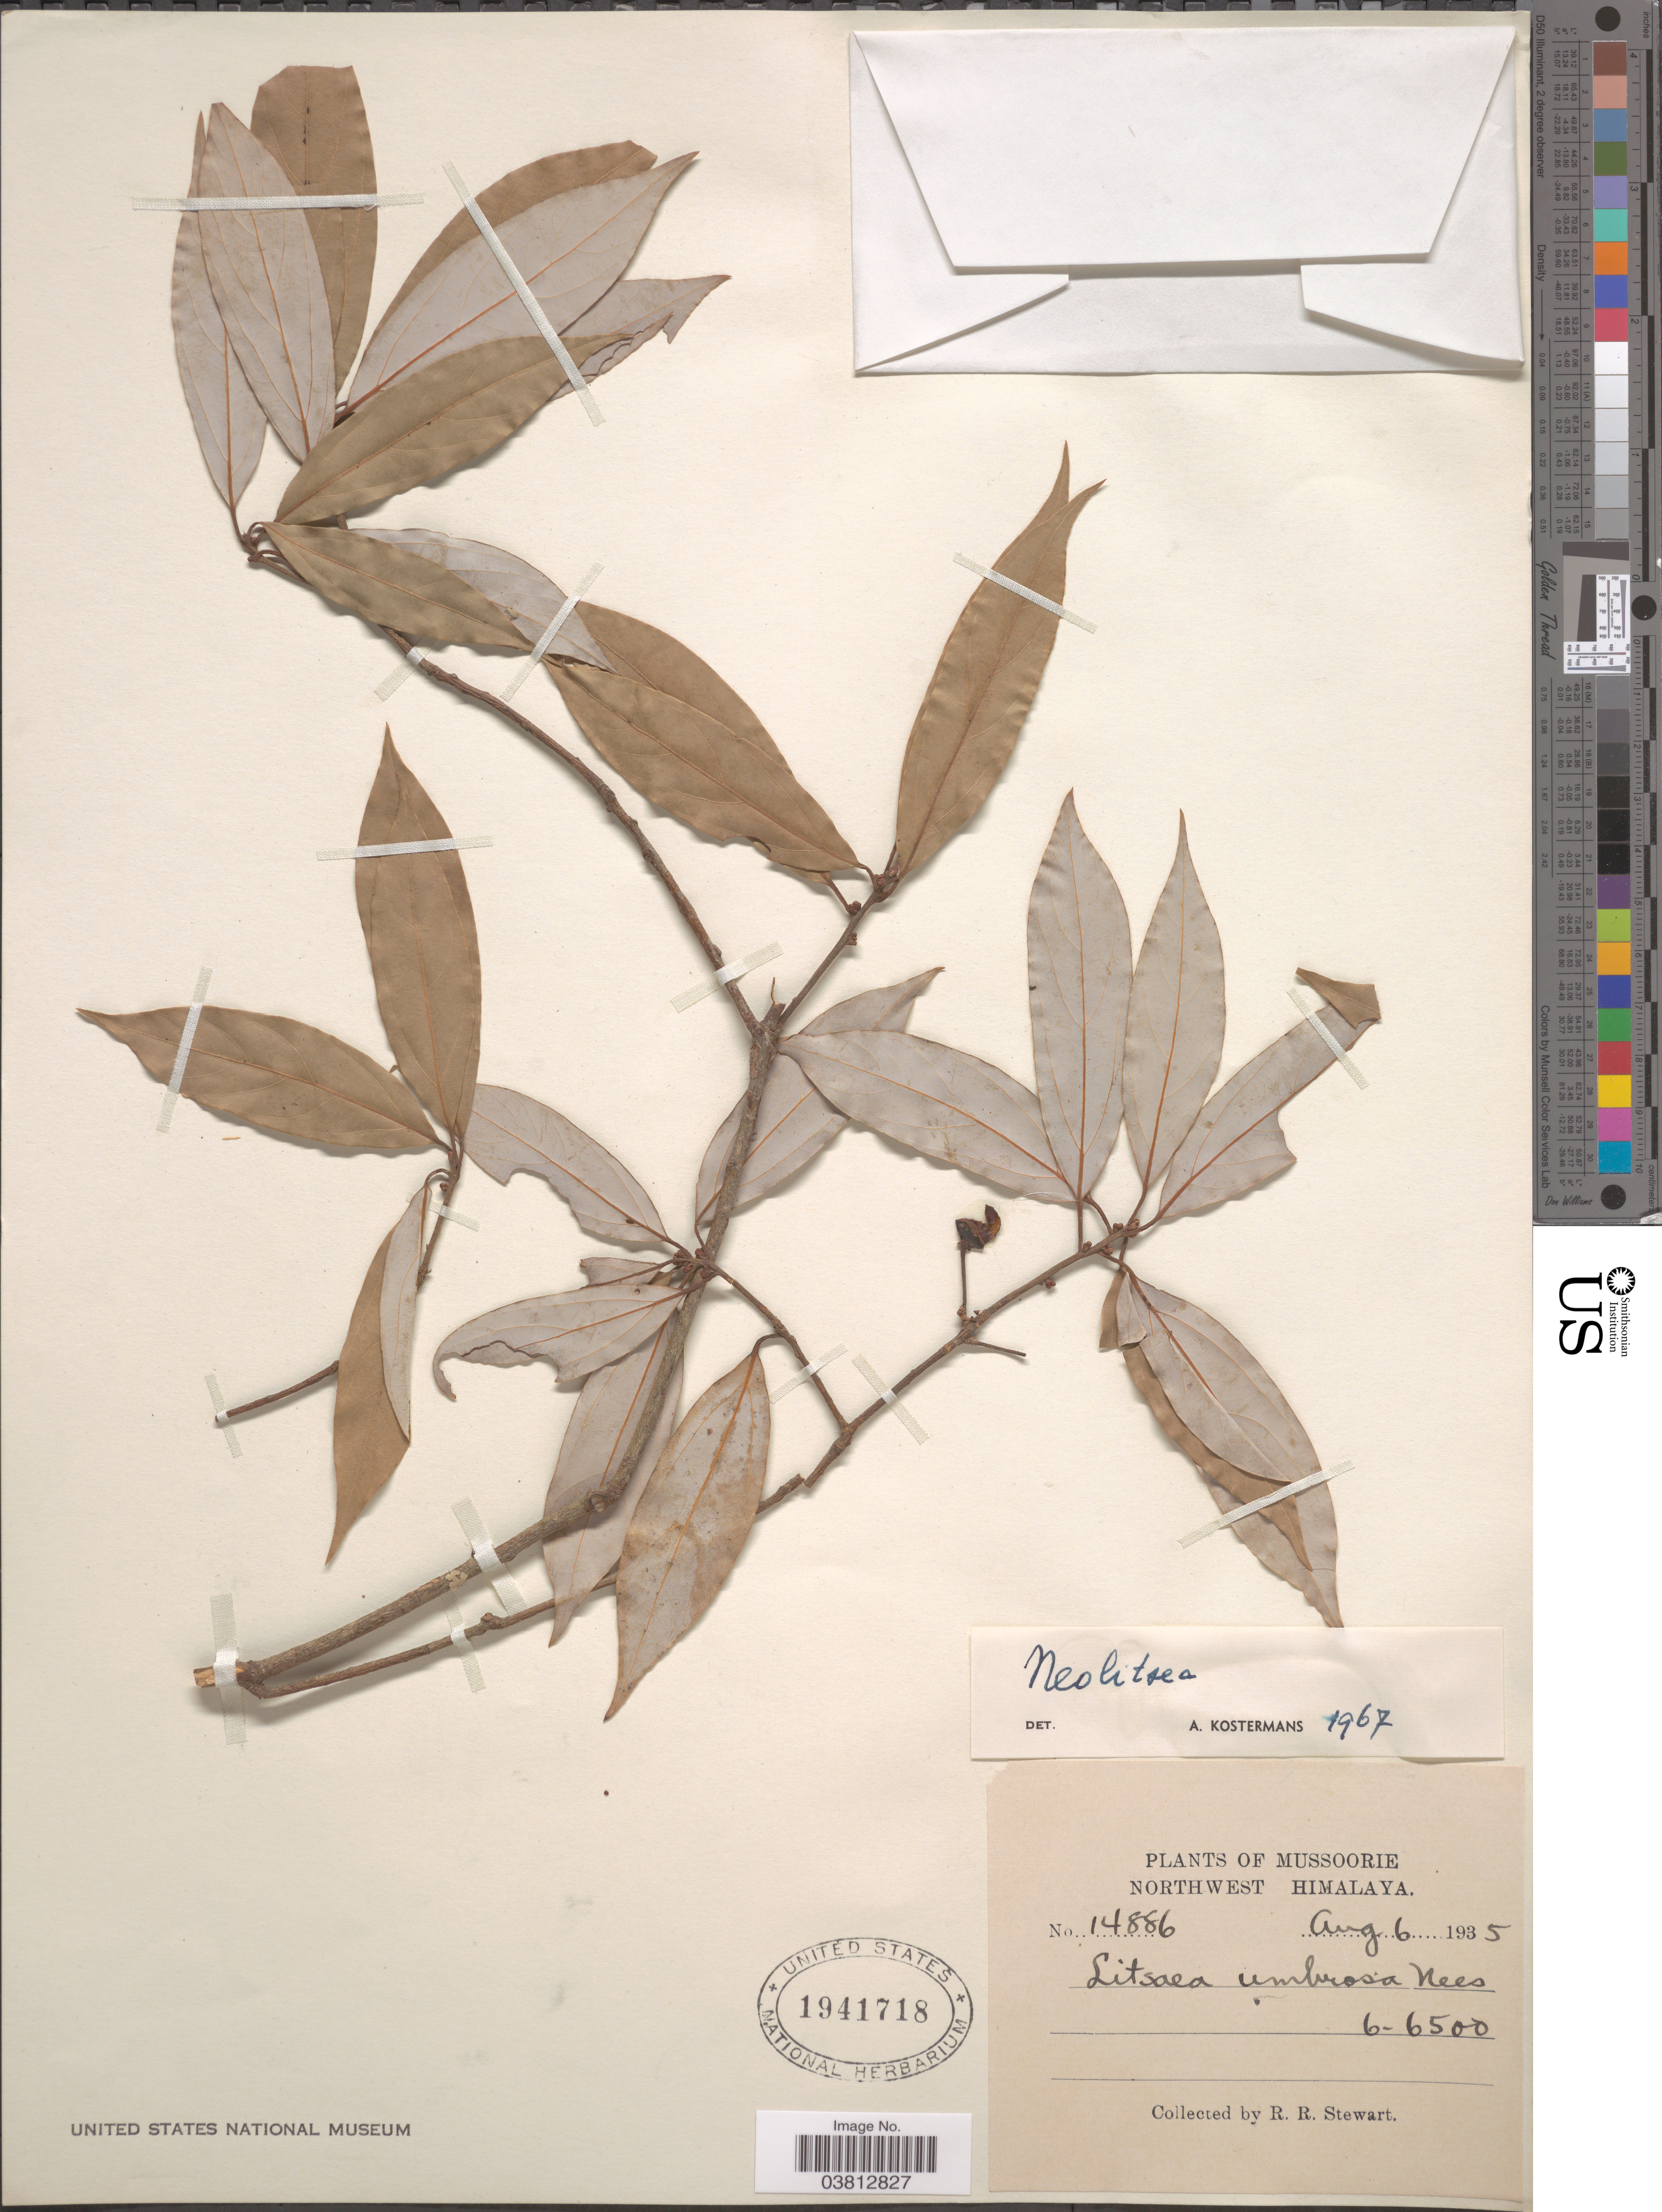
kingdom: Plantae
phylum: Tracheophyta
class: Magnoliopsida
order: Laurales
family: Lauraceae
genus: Neolitsea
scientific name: Neolitsea umbrosa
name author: (Nees) Gamble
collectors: R. Stewart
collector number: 14886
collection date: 1935-08-06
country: India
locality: Mussoorie. Northwest Himalaya.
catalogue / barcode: US 1941718